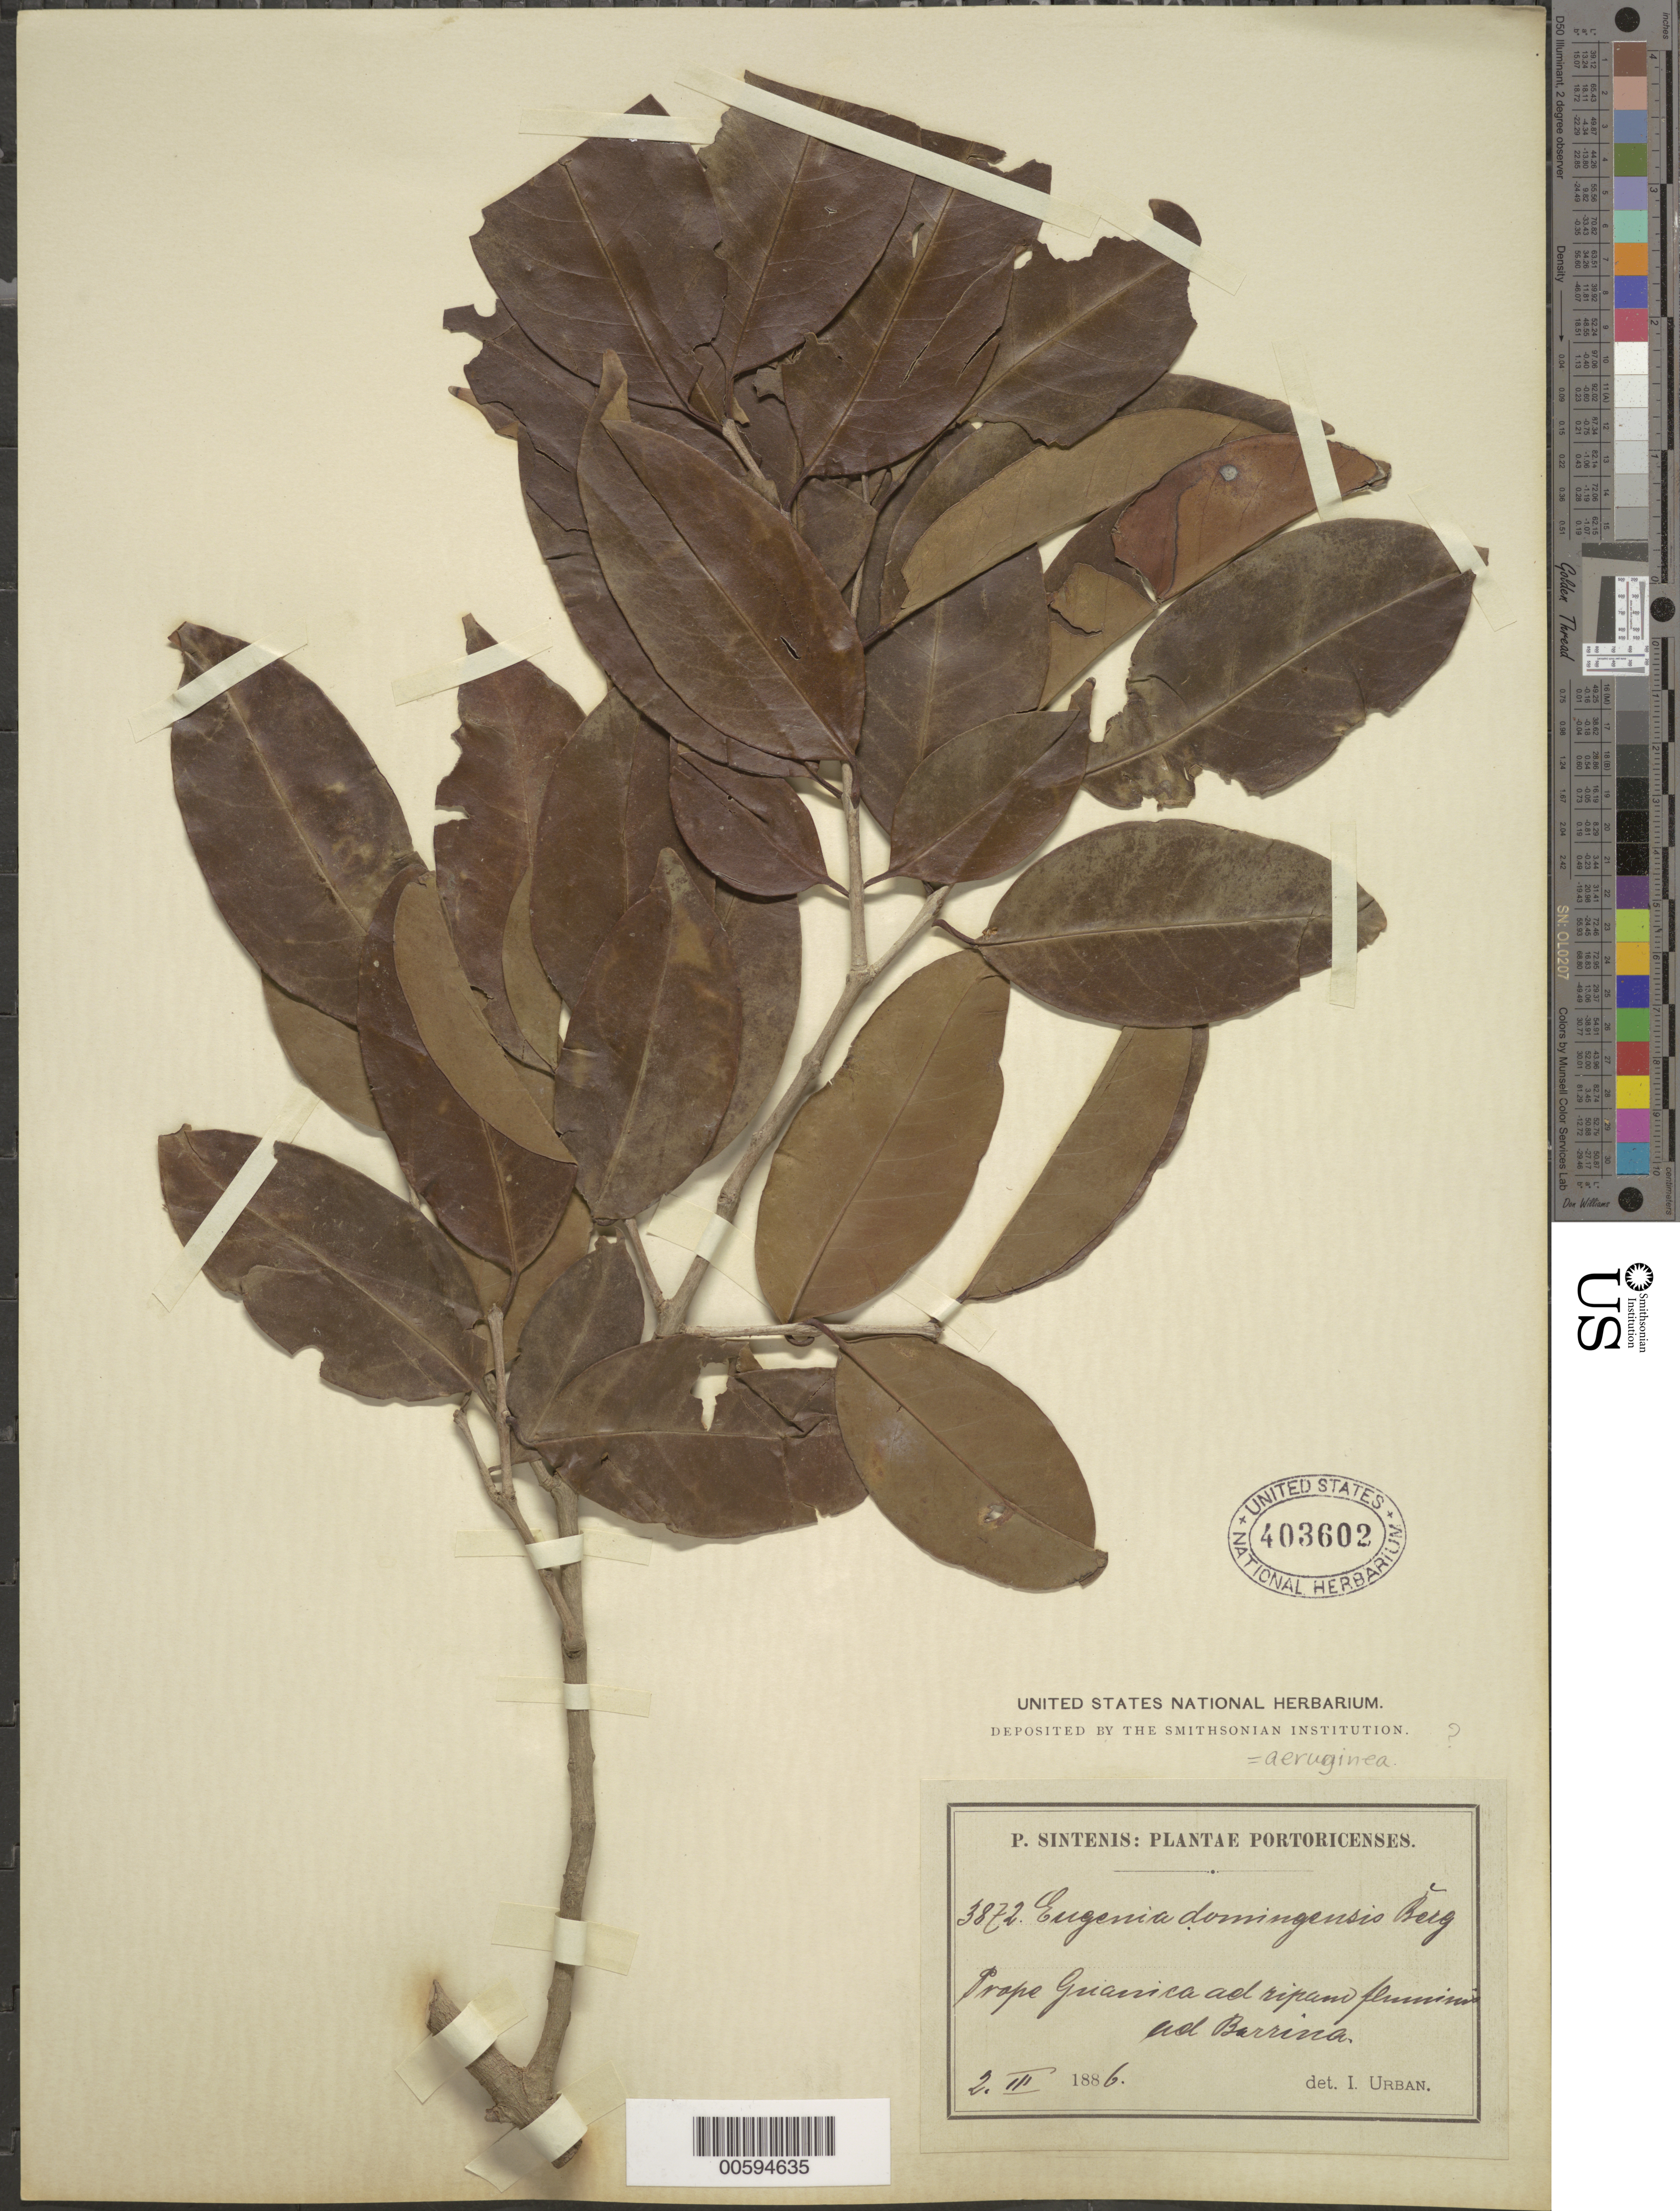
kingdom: Plantae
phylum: Tracheophyta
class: Magnoliopsida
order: Myrtales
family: Myrtaceae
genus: Eugenia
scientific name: Eugenia aeruginea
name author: DC.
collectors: P. Sintenis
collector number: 3872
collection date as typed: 02 Mar 1886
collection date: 1886-03-02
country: Puerto Rico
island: Greater Antilles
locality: Prope Guanica ad ripam fluminis ad Barrina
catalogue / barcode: US 403602